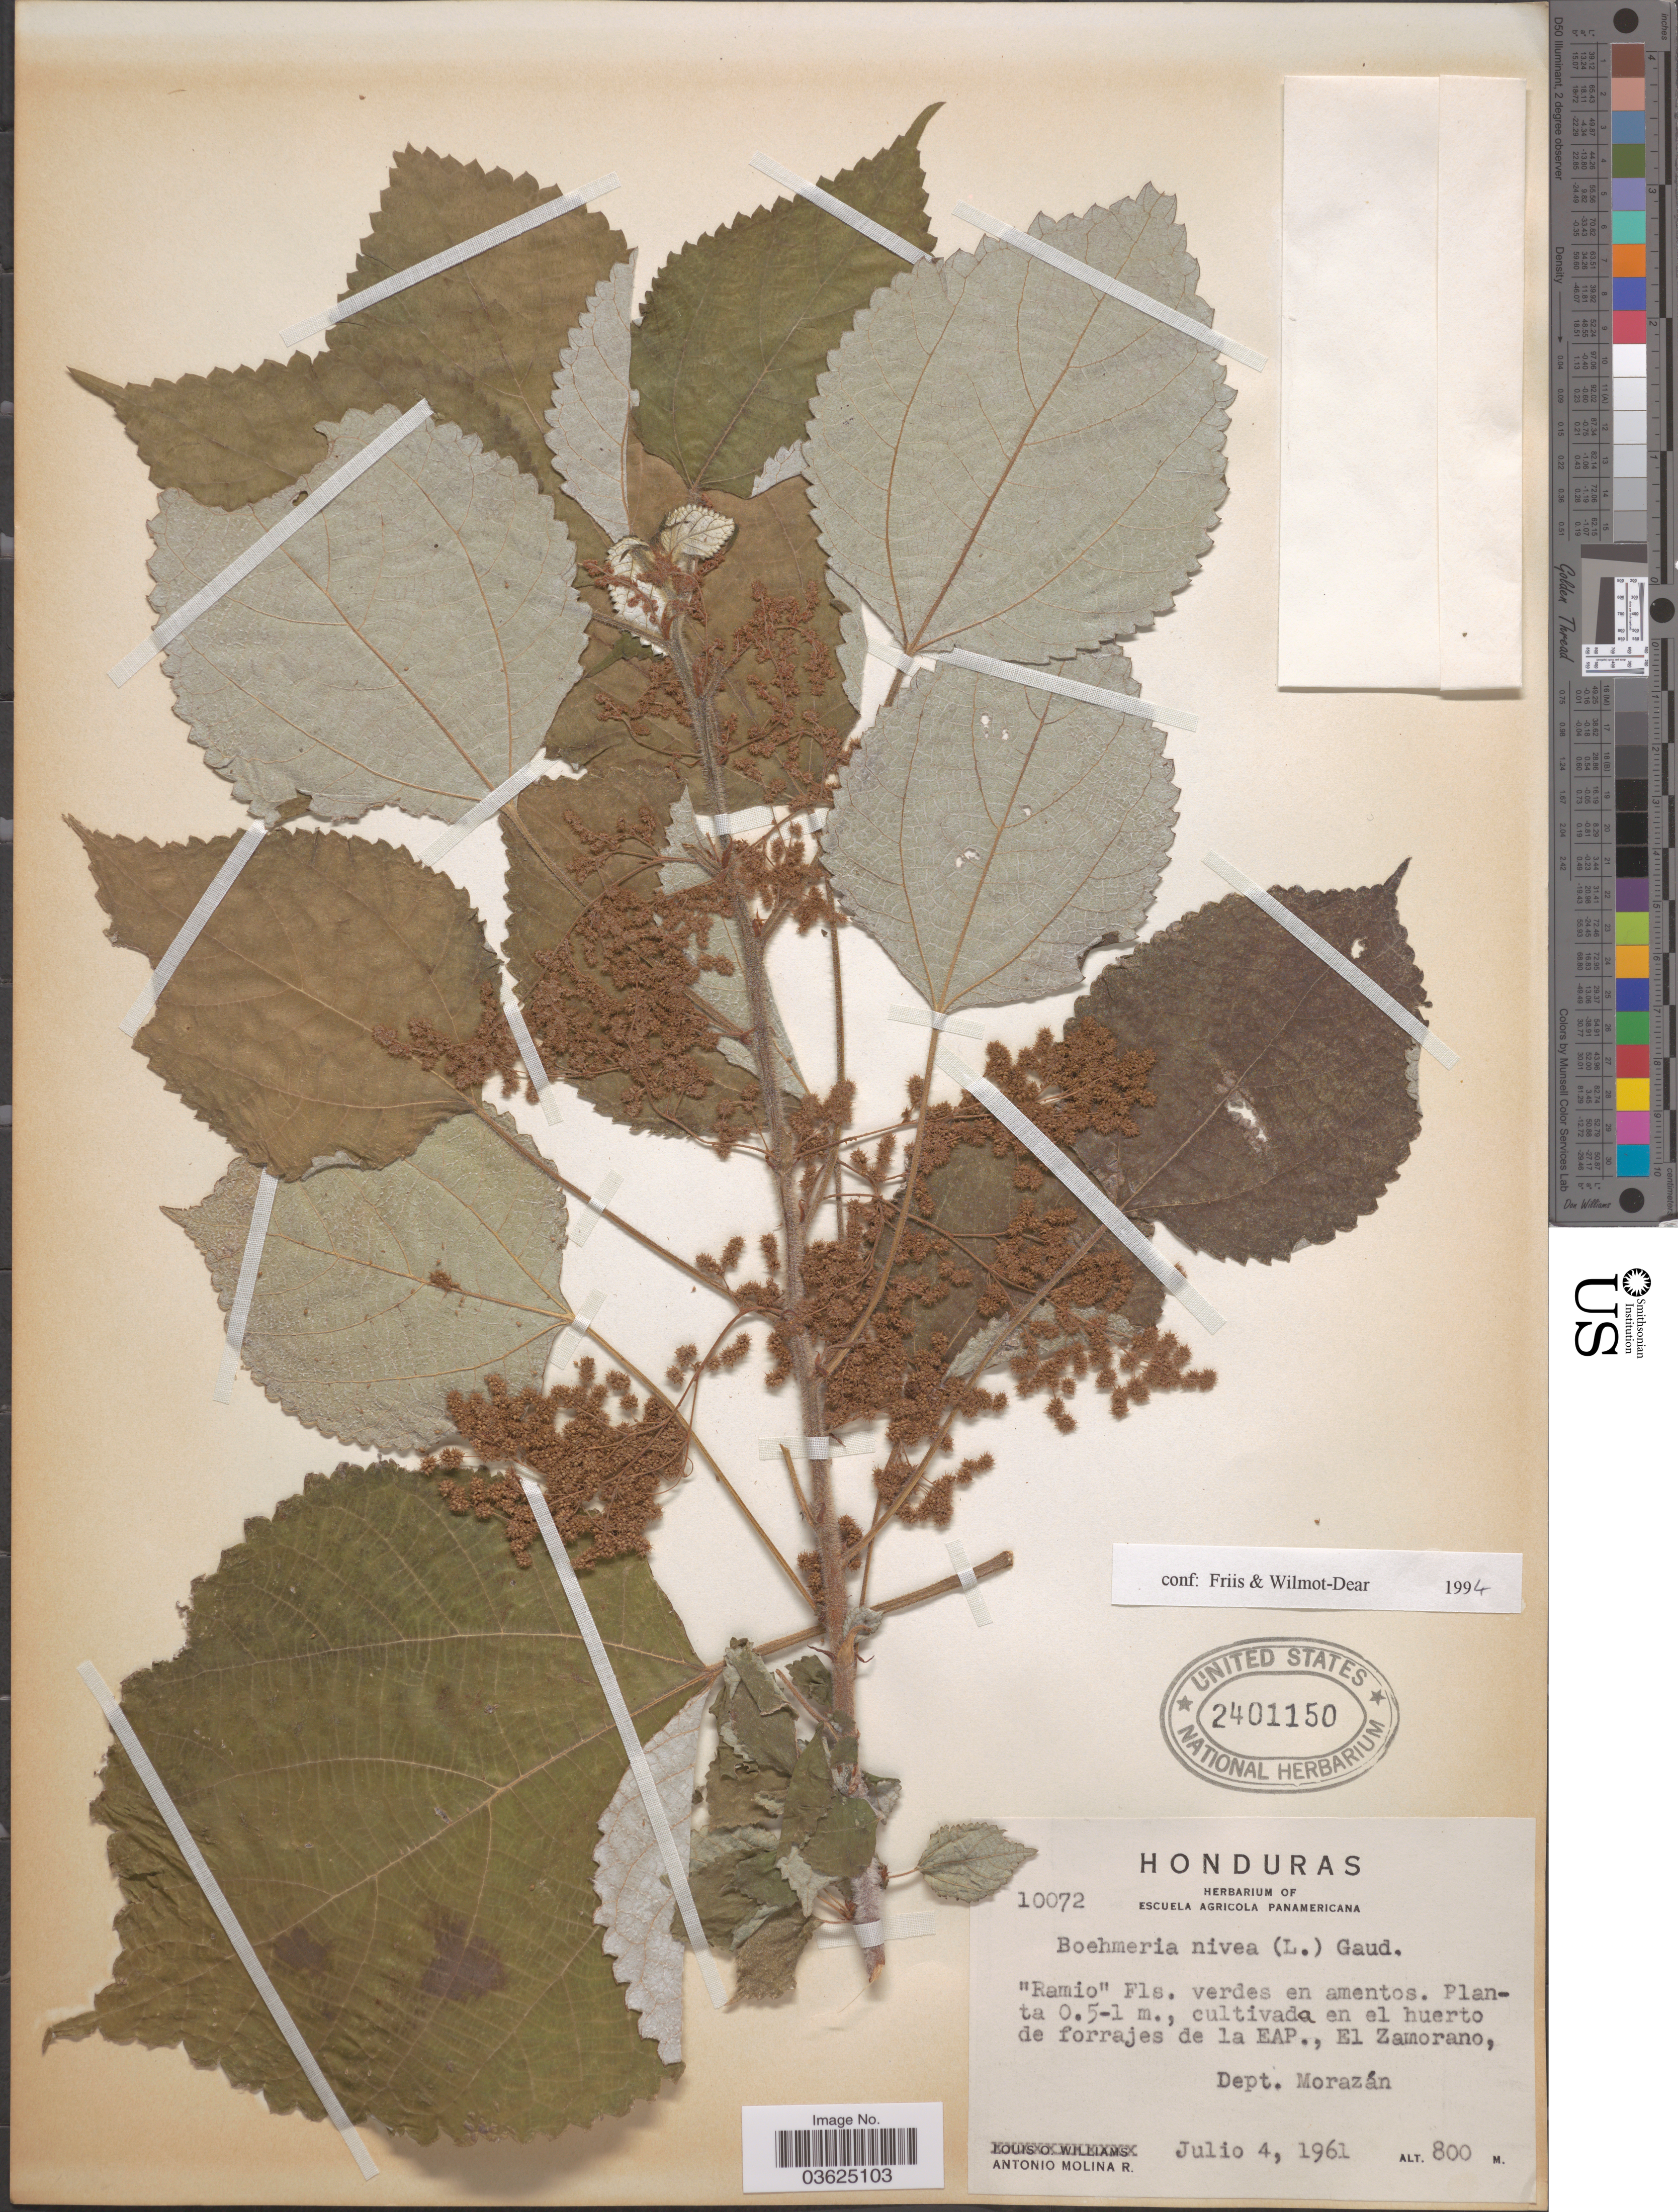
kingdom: Plantae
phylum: Tracheophyta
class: Magnoliopsida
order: Rosales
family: Urticaceae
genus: Boehmeria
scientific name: Boehmeria nivea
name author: (L.) Gaudich.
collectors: A. Molina R.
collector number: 10072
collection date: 1961-07-04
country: Honduras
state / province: Fco. Morazán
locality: En el huerto de forrajes de la EAP., El Zamorano, Dept. Morazán.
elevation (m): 800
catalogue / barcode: US 2401150